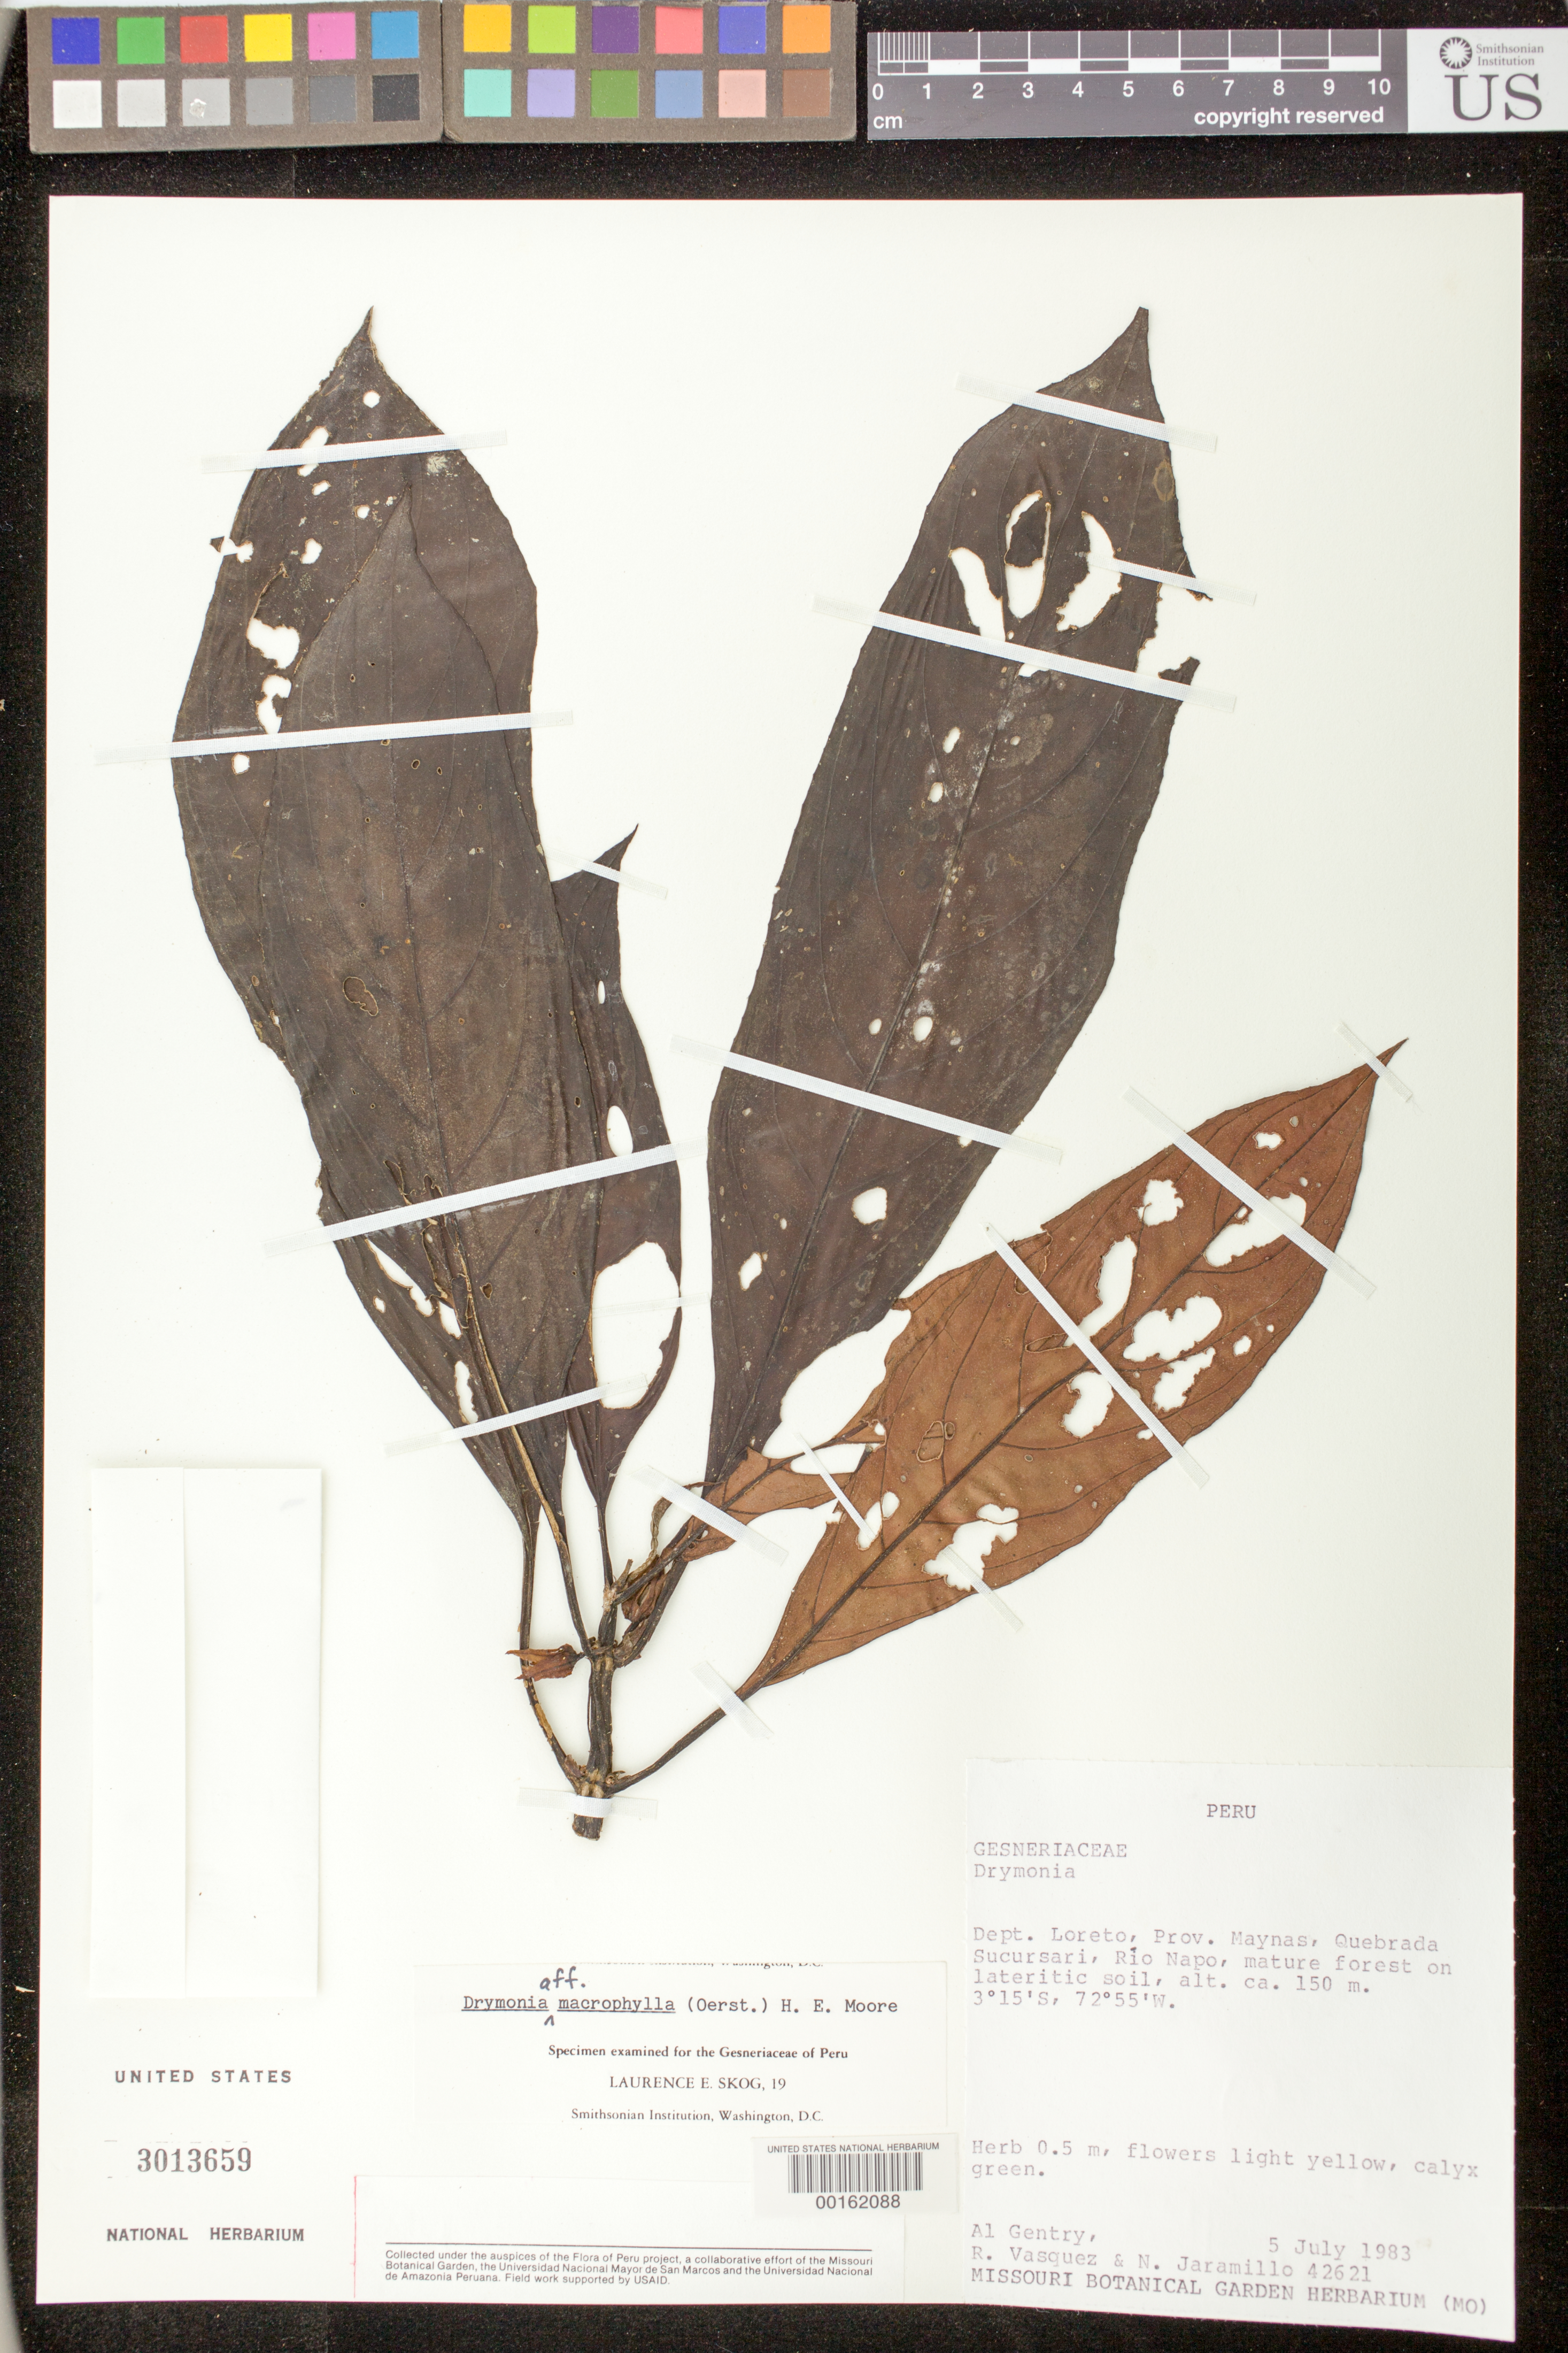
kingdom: Plantae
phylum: Tracheophyta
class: Magnoliopsida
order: Lamiales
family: Gesneriaceae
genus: Drymonia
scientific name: Drymonia macrophylla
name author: (Oerst.) H.E. Moore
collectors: A. H. Gentry, R. Vásquez & N. Jaramillo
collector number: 42621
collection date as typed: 05 Jul 1983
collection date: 1983-07-05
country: Peru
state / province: Loreto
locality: Prov. Maynas; Quebrada Sucursari, Rio Napo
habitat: Mature forest on lateritic soil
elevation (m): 150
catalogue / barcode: US 3013659